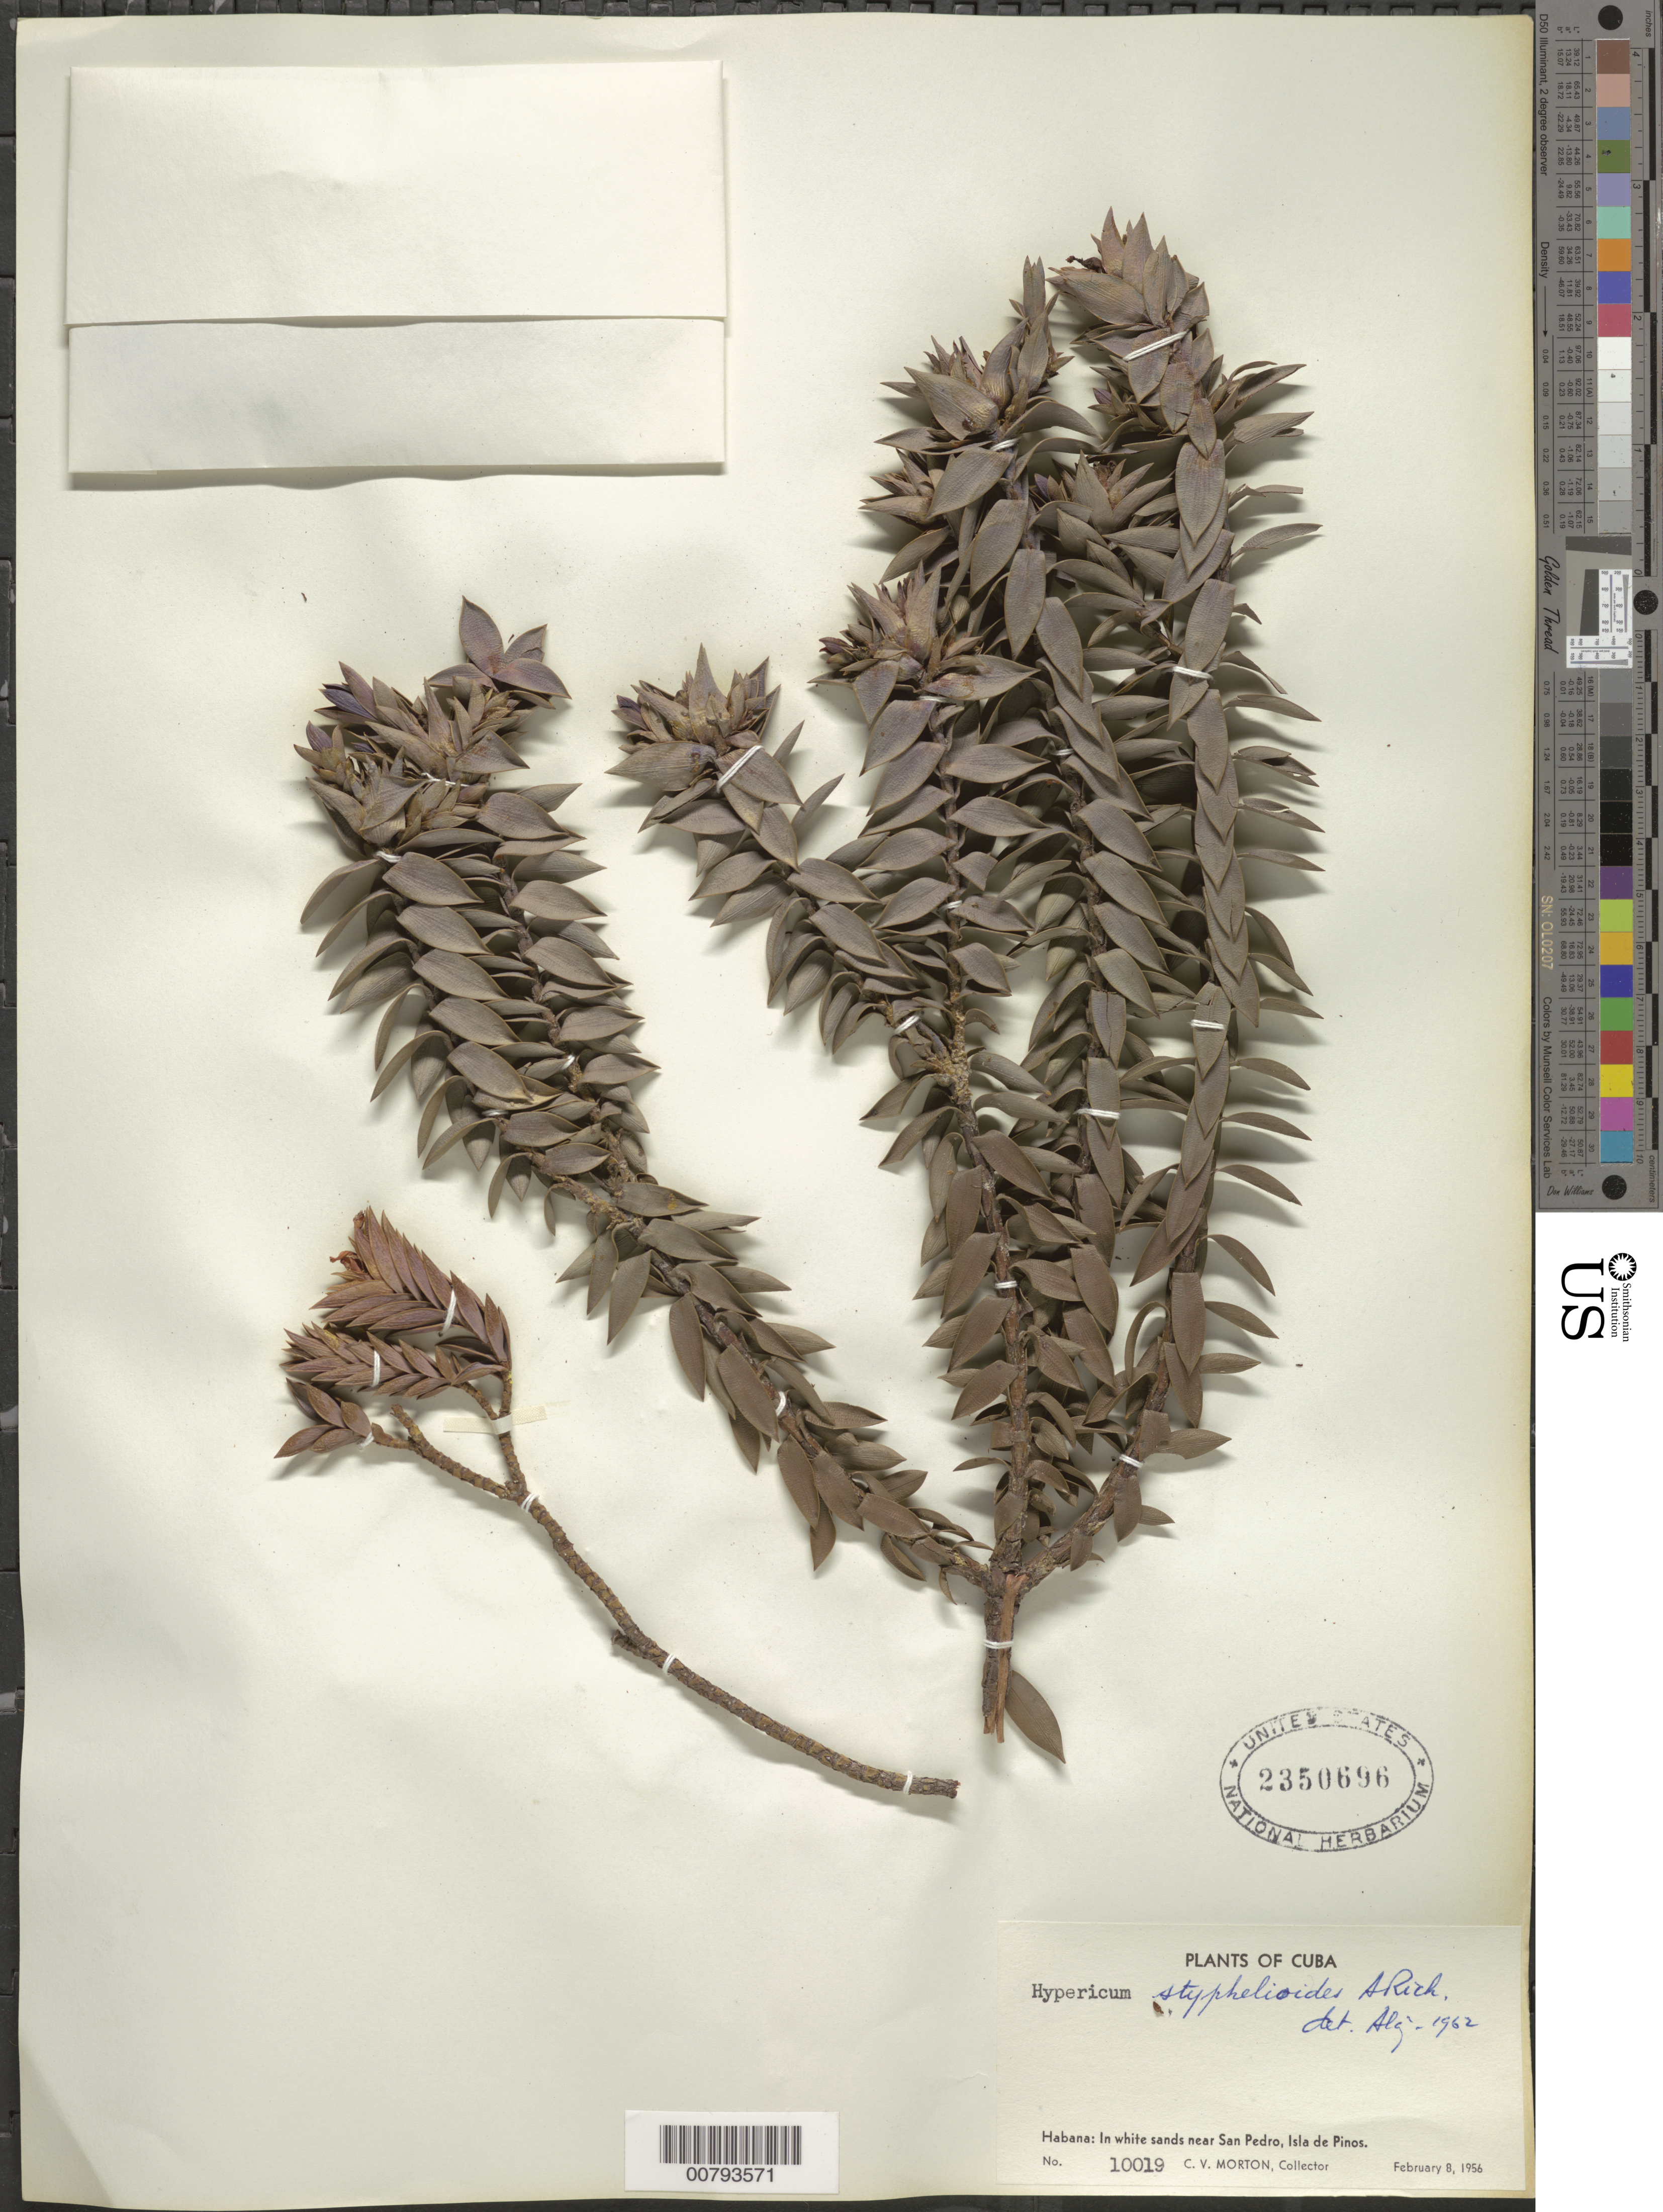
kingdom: Plantae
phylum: Tracheophyta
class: Magnoliopsida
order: Malpighiales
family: Hypericaceae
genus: Hypericum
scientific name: Hypericum styphelioides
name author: A. Rich.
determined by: Liogier, Alain H.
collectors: C. V. Morton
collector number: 10019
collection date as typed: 08 Feb 1956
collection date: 1956-02-08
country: Cuba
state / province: Isla de La Juventud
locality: Habana: Near San Pedro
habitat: White sands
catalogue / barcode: US 2350696